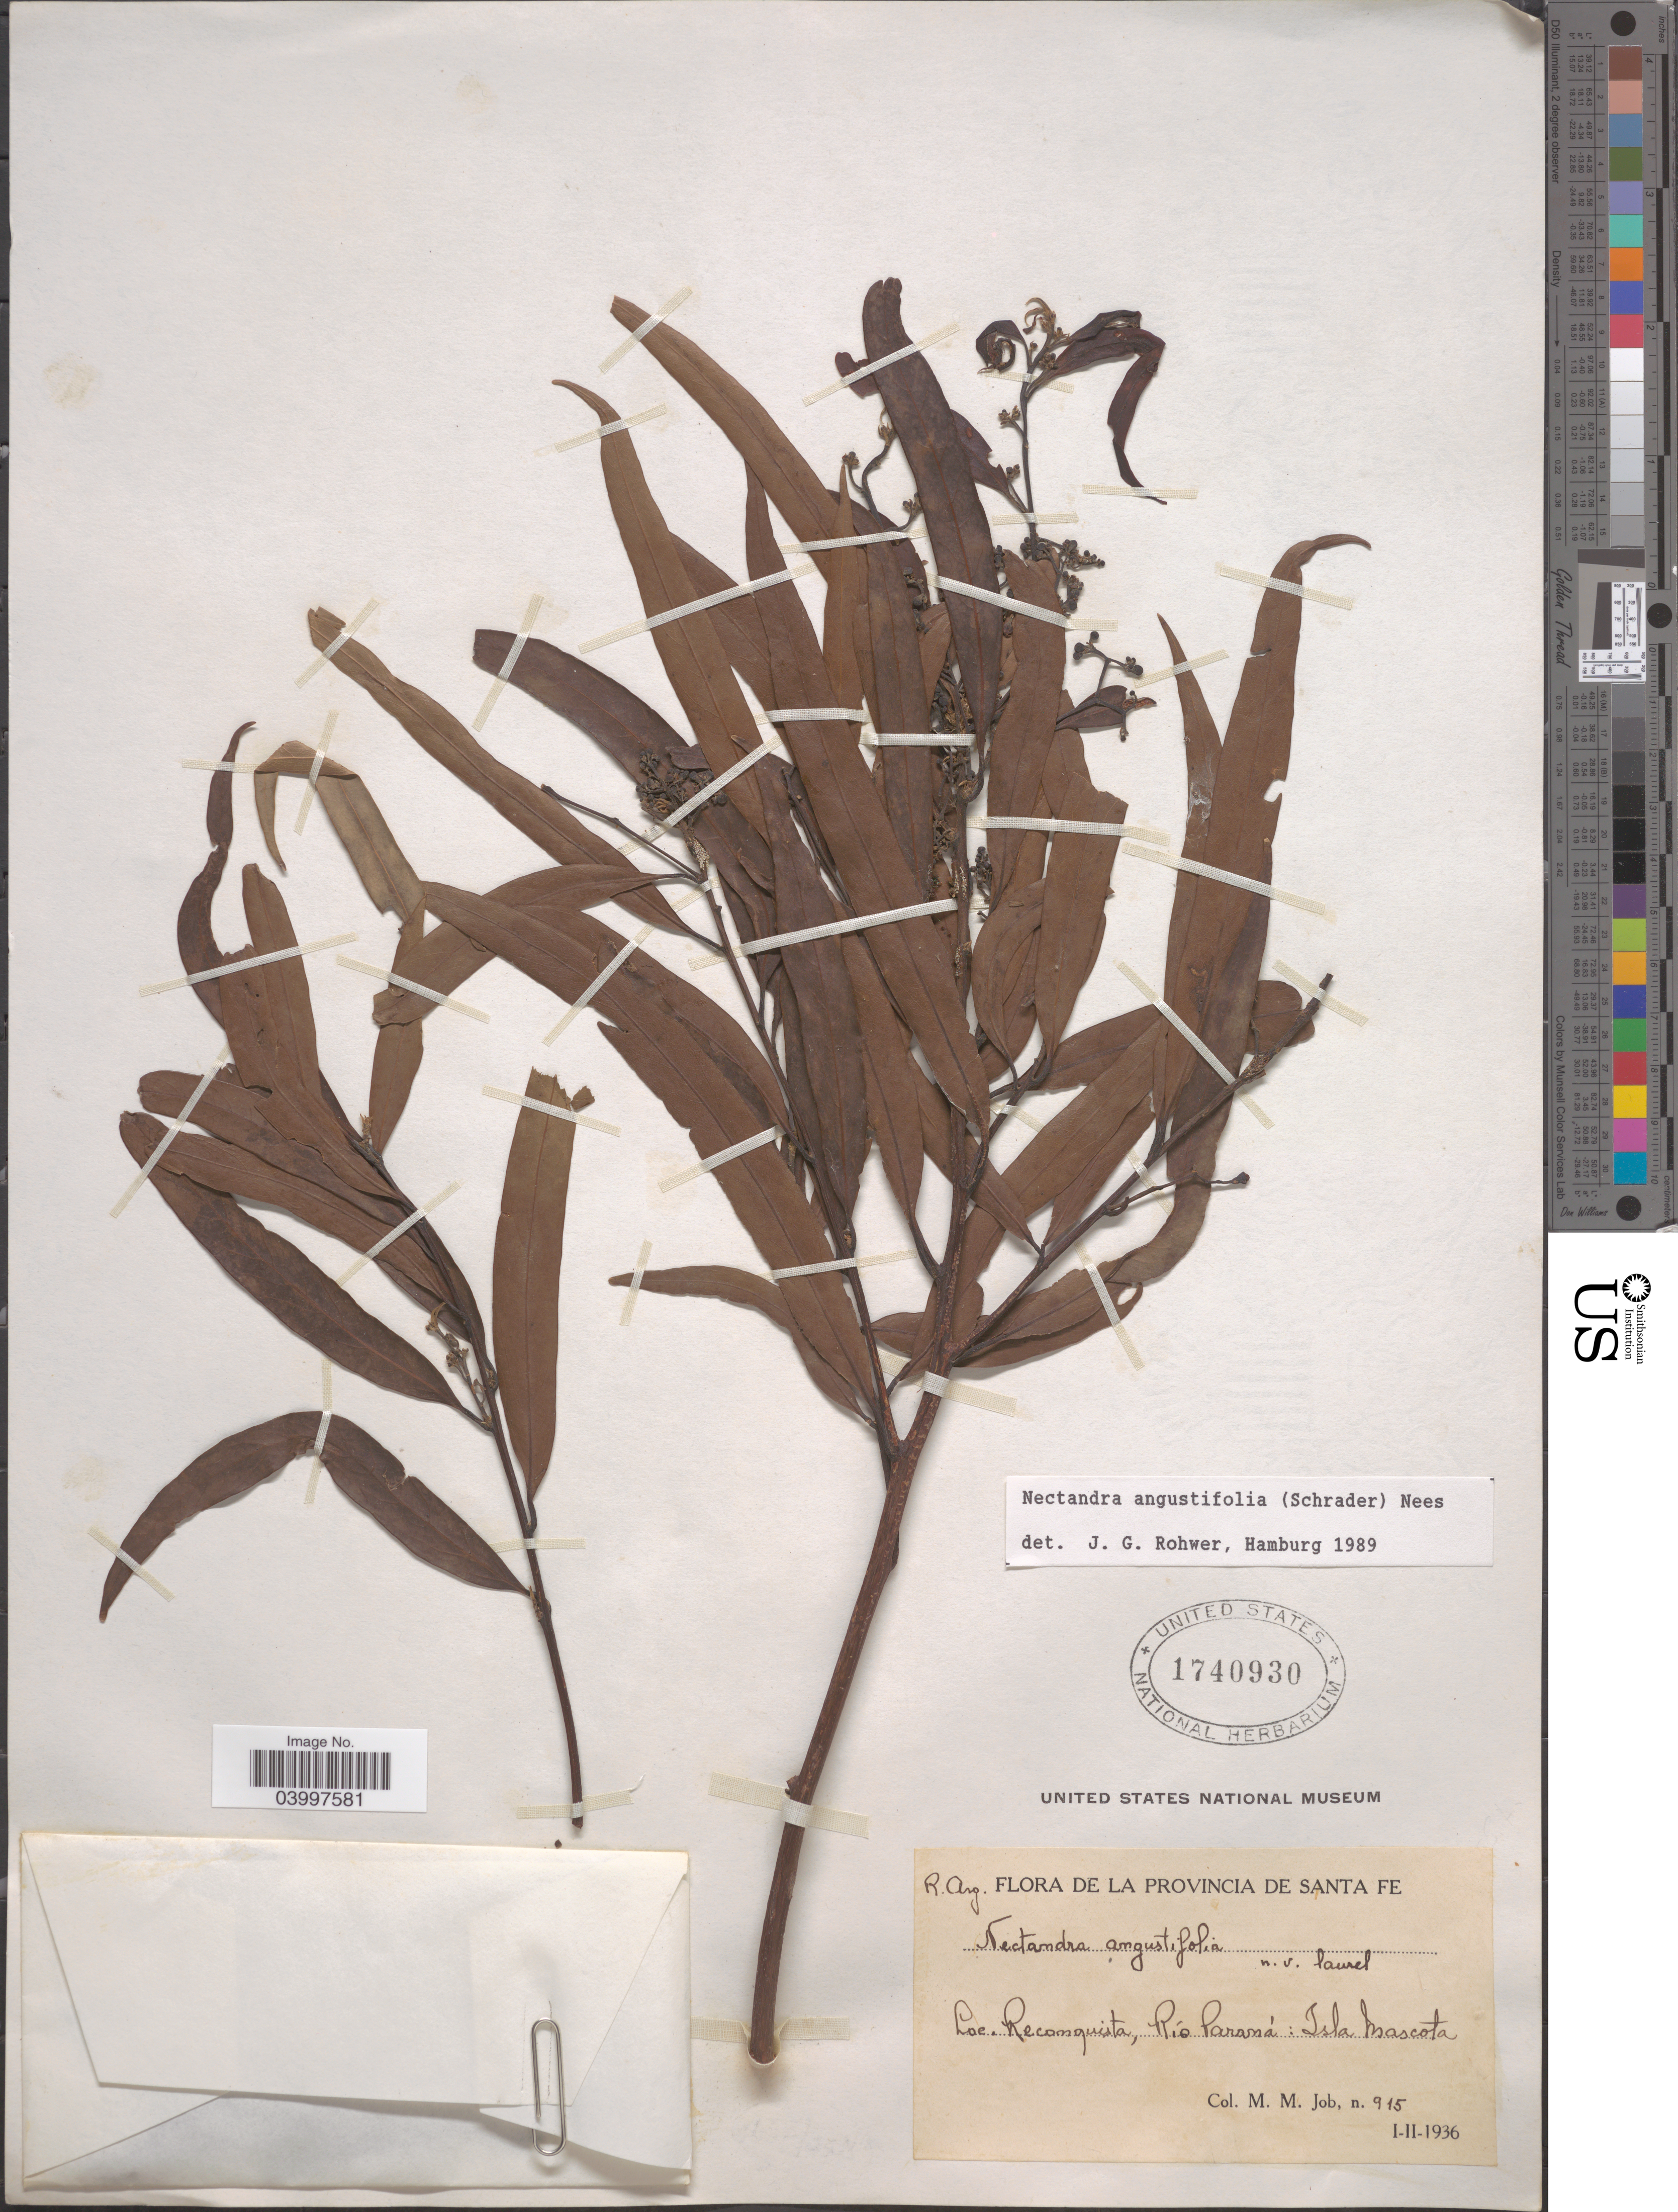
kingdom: Plantae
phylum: Tracheophyta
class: Magnoliopsida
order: Laurales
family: Lauraceae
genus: Nectandra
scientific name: Nectandra angustifolia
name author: (Schrad.) Nees & Mart.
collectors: M. Job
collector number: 915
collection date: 1936-11-01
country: Argentina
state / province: Santa Fe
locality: Recomquista, Río Paraná: Isla Mascota.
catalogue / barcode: US 1740930